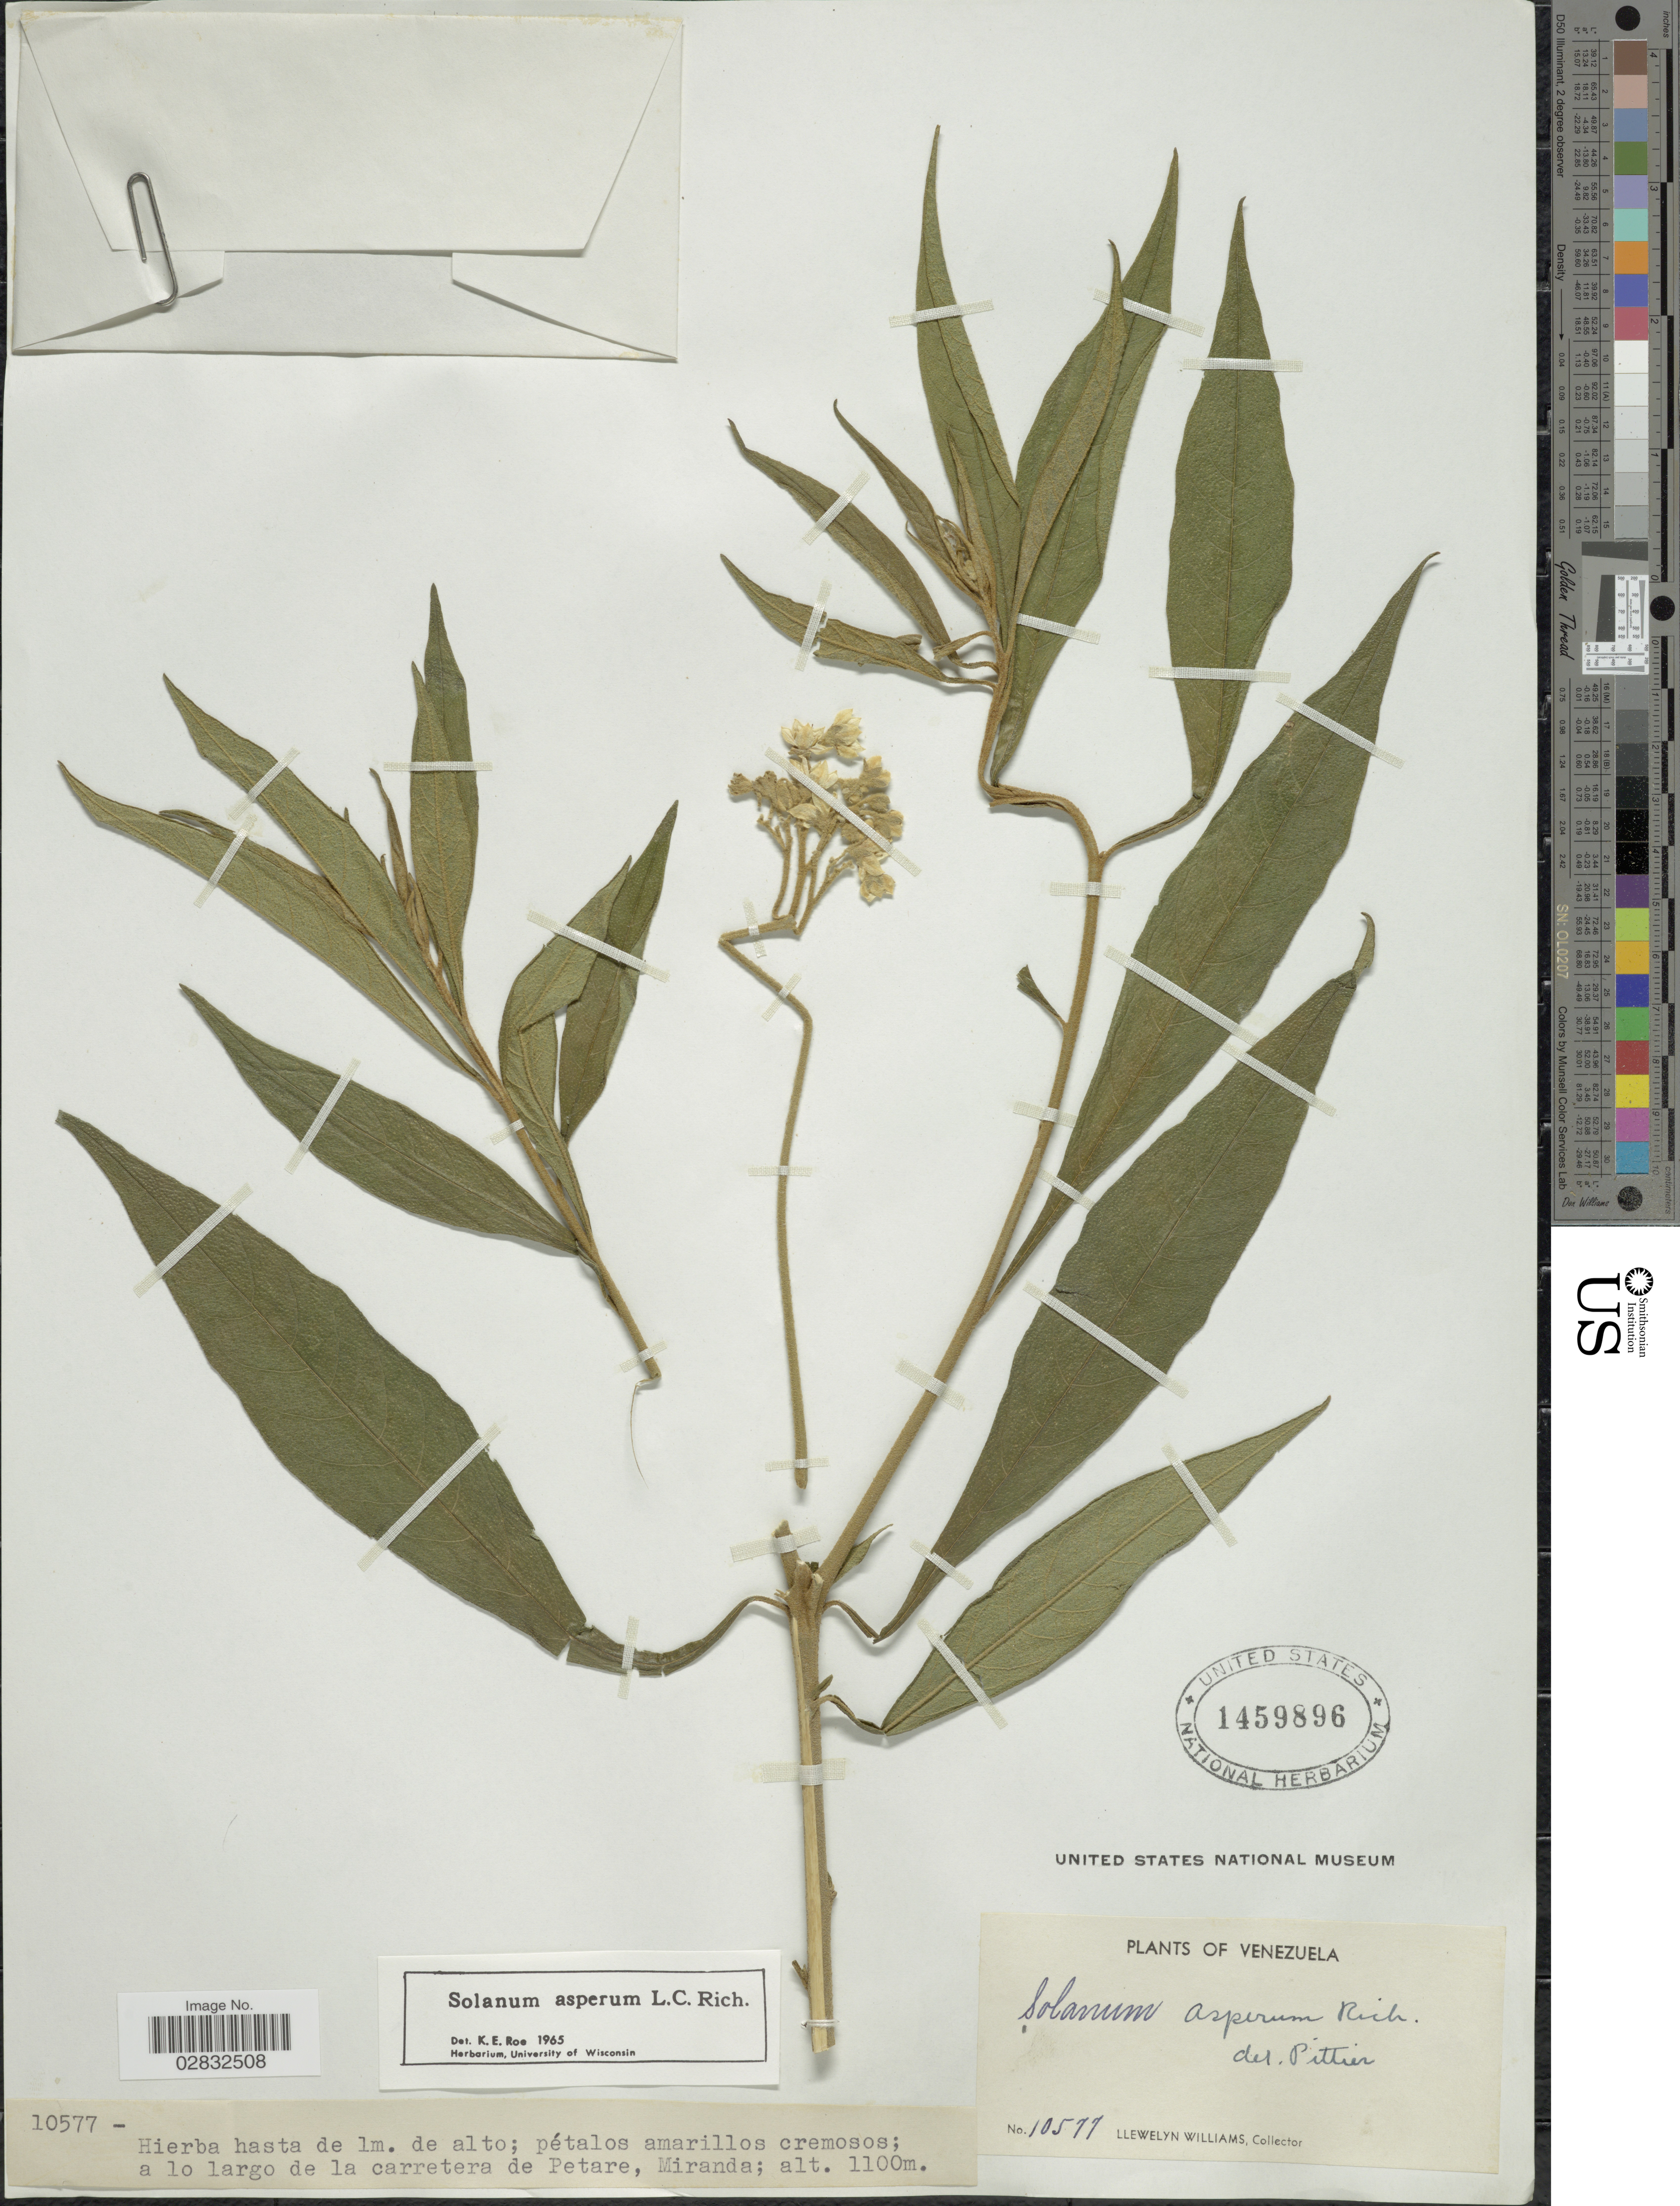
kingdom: Plantae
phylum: Tracheophyta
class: Magnoliopsida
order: Solanales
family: Solanaceae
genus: Solanum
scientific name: Solanum asperum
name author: Rich.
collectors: Ll. Williams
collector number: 10577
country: Venezuela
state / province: Miranda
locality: A lo largo de la carretera de Petare.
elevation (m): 1100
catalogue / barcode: US 1459896